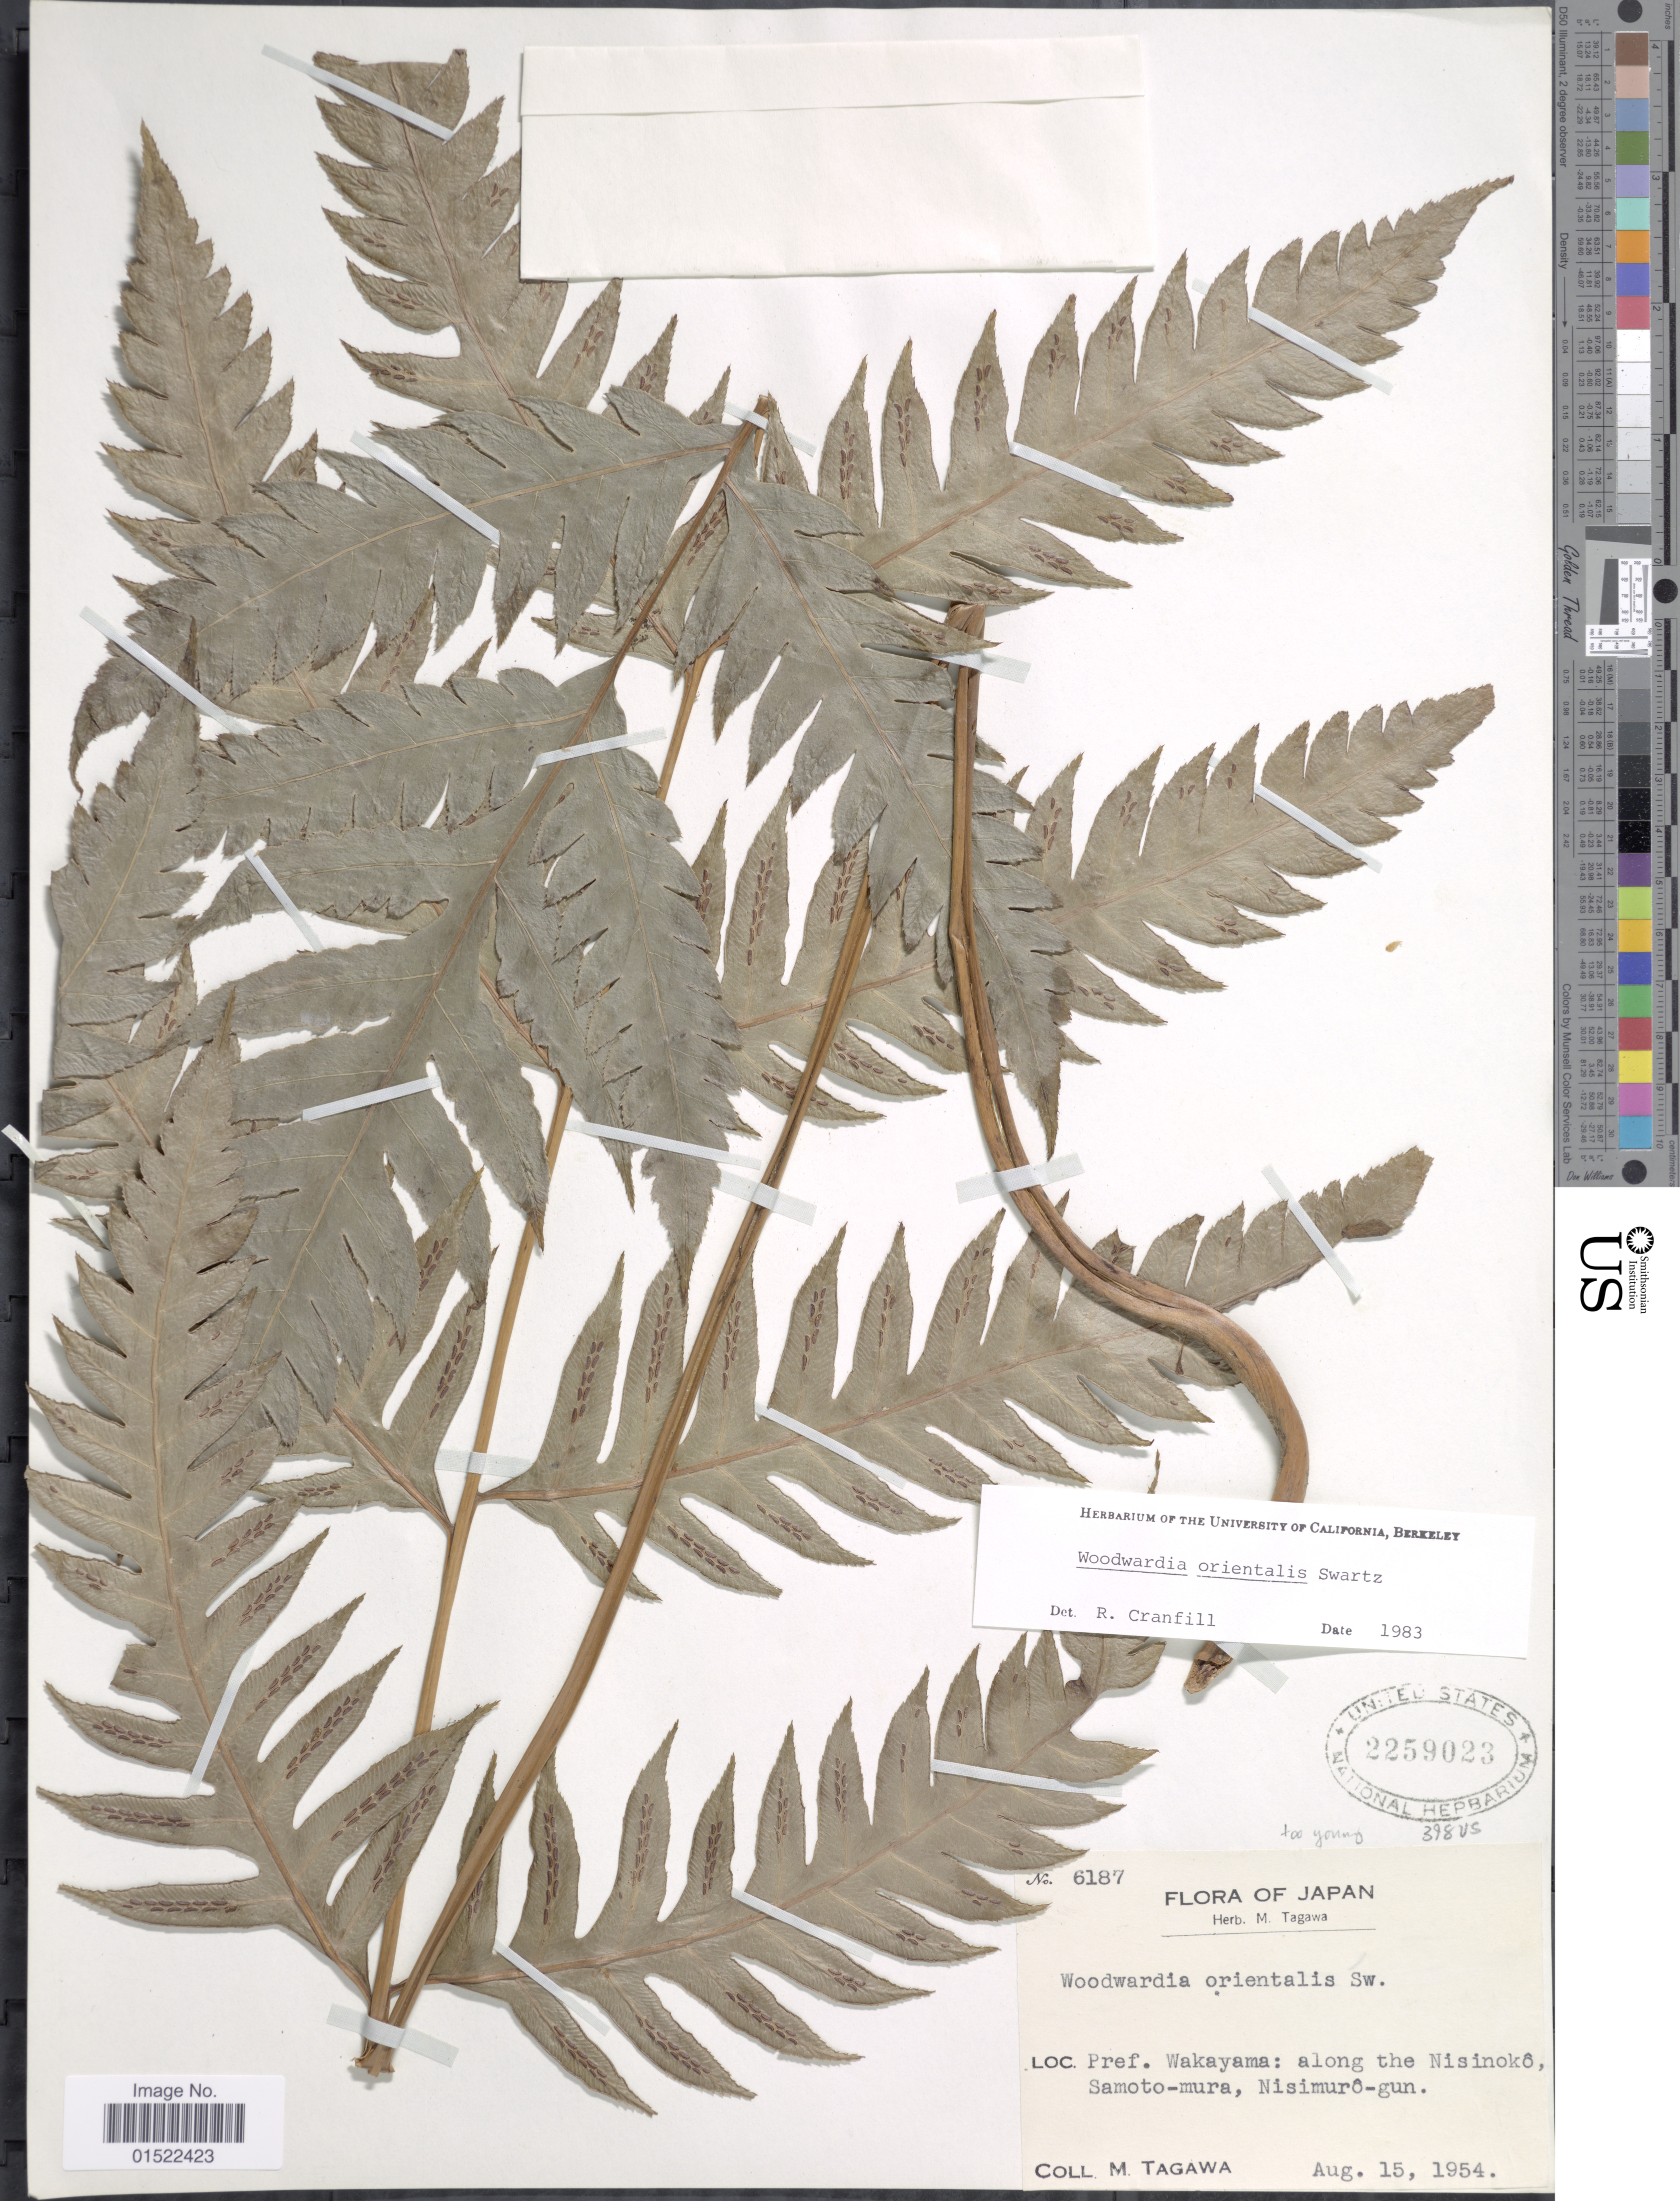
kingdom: Plantae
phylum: Tracheophyta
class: Polypodiopsida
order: Polypodiales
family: Blechnaceae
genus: Woodwardia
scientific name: Woodwardia orientalis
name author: Sw.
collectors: M. Tagawa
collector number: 6187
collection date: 1954-08-15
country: Japan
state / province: Wakayama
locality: Along the Nisinoko Samoto-mura, Nisimuro-gun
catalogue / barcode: US 2259023